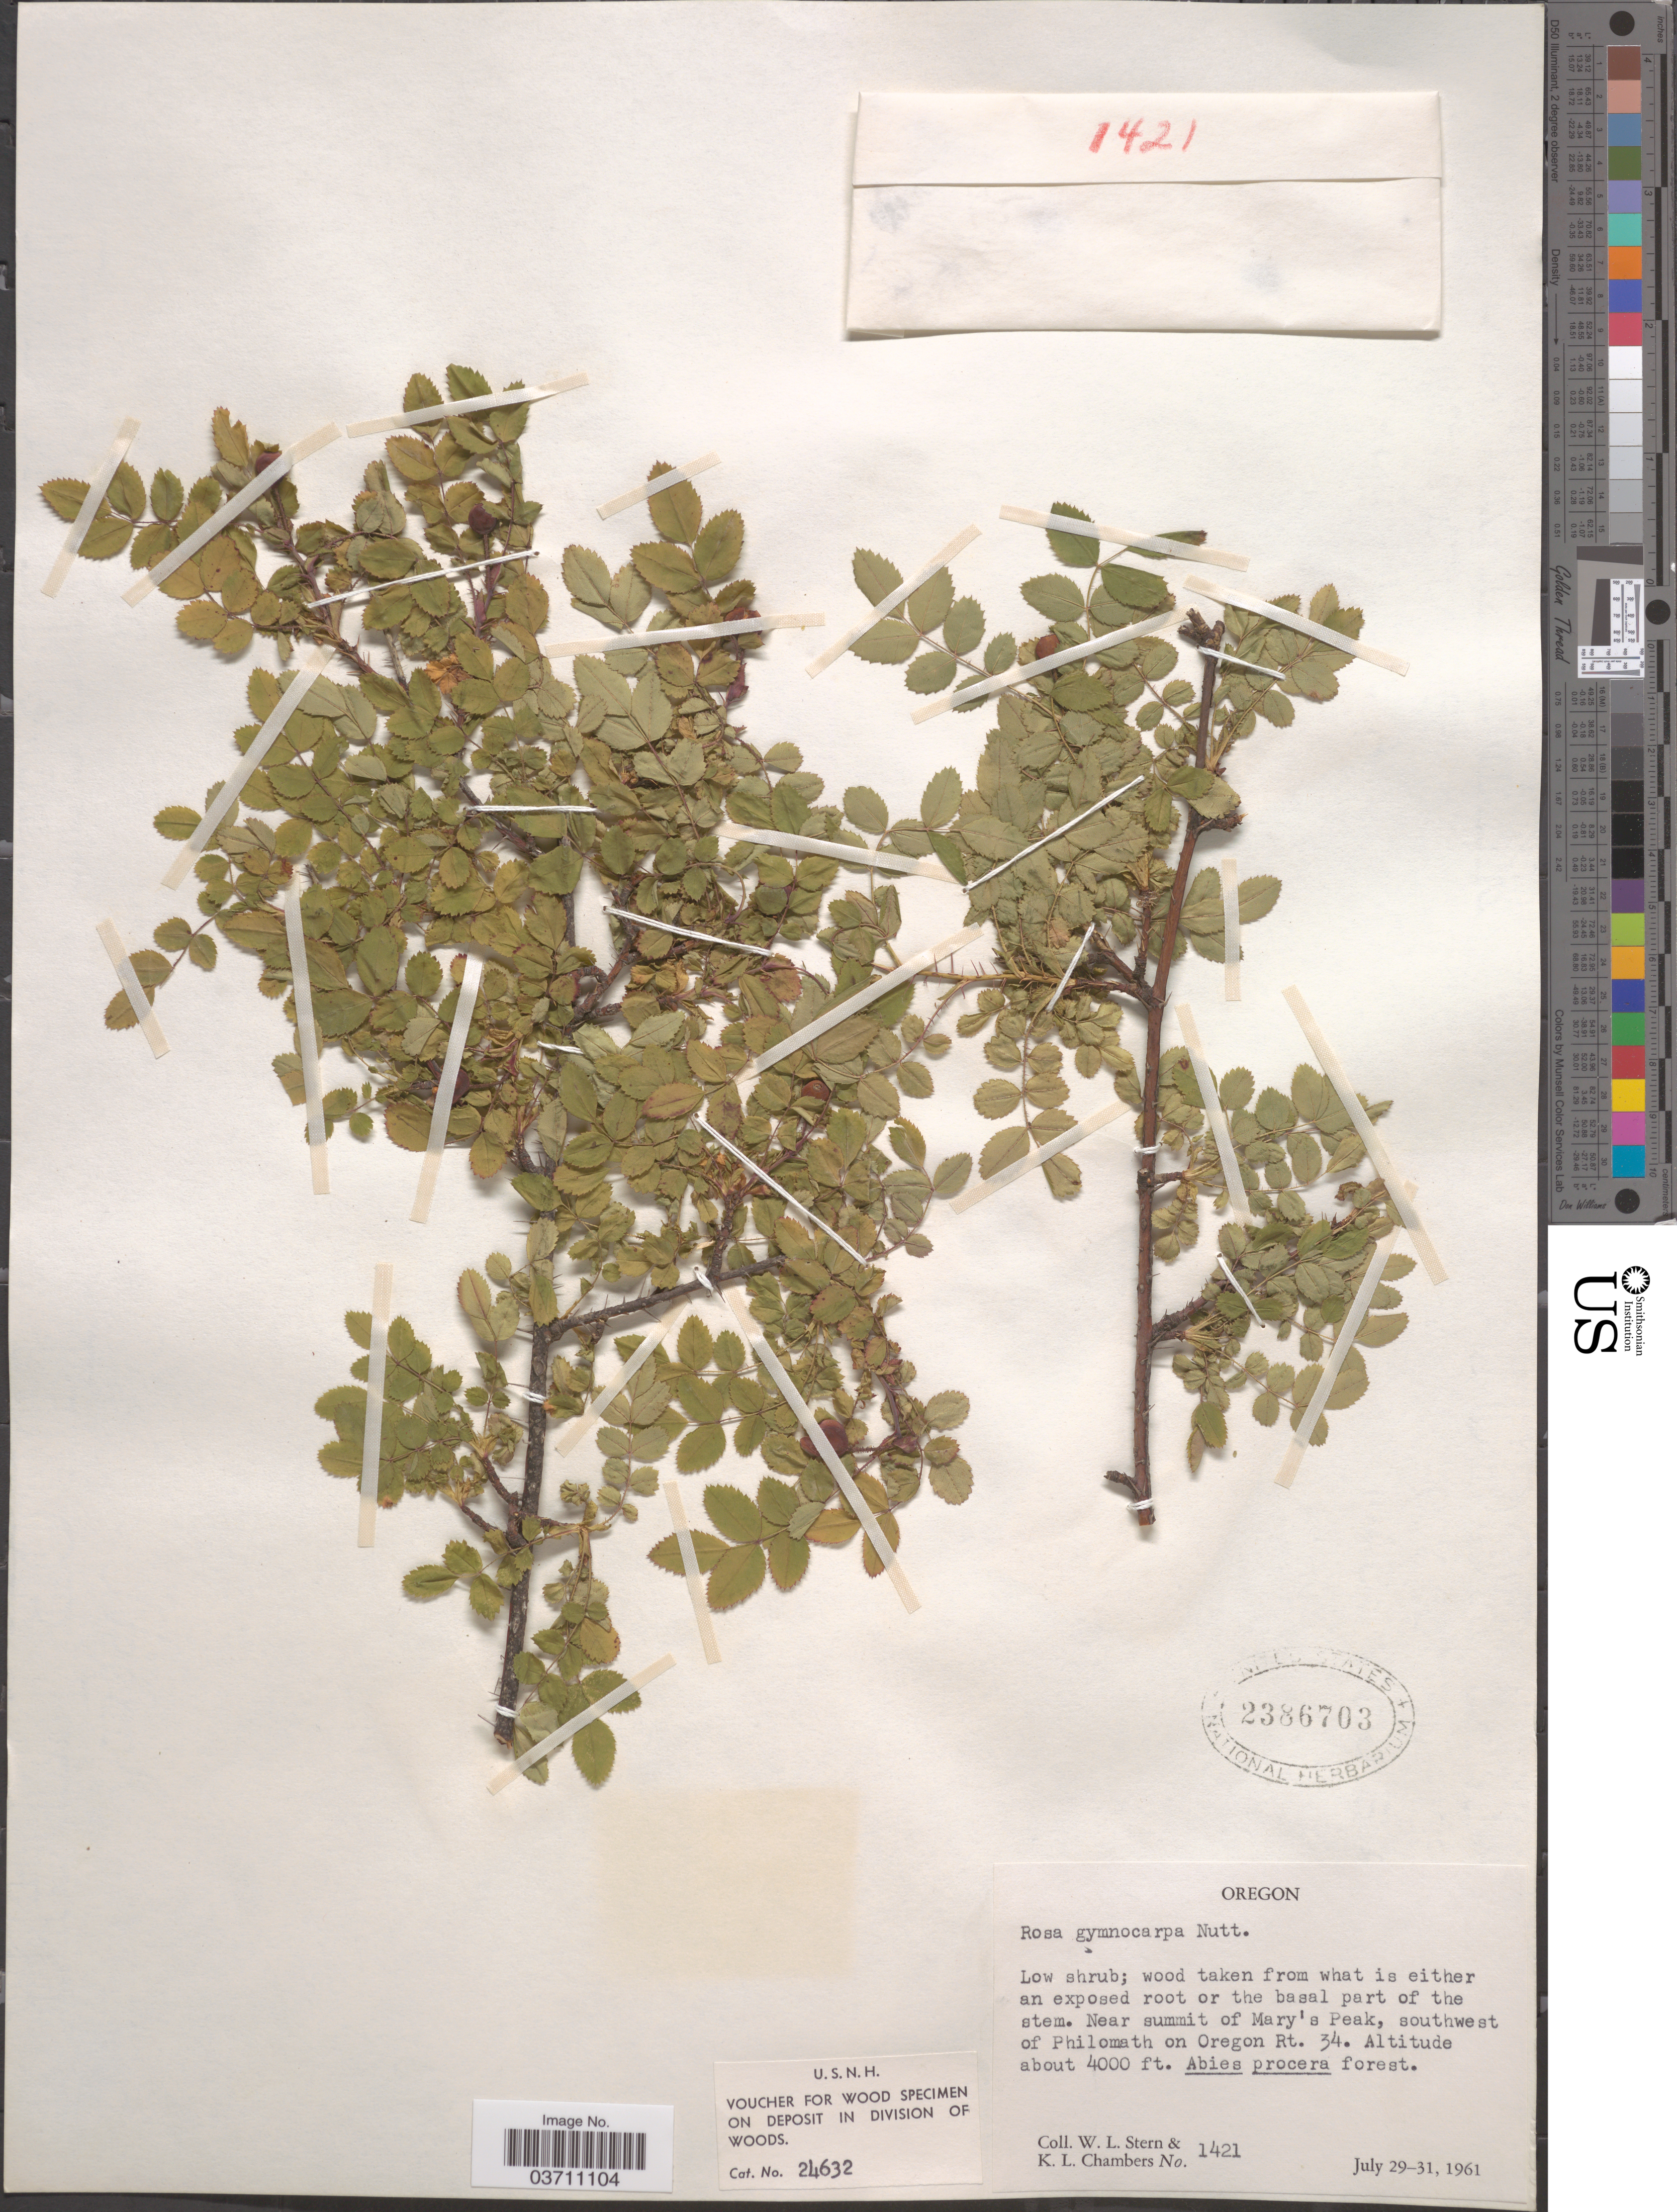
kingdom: Plantae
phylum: Tracheophyta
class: Magnoliopsida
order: Rosales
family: Rosaceae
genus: Rosa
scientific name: Rosa gymnocarpa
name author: Nutt.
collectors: W. L. Stern & K. Chambers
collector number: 1421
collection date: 1961-07-29/1961-07-31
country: United States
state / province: Oregon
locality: Near summit of Mary's Peak, southwest of Philomath on Oregon Rt. 34.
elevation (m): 1219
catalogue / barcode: US 2386703